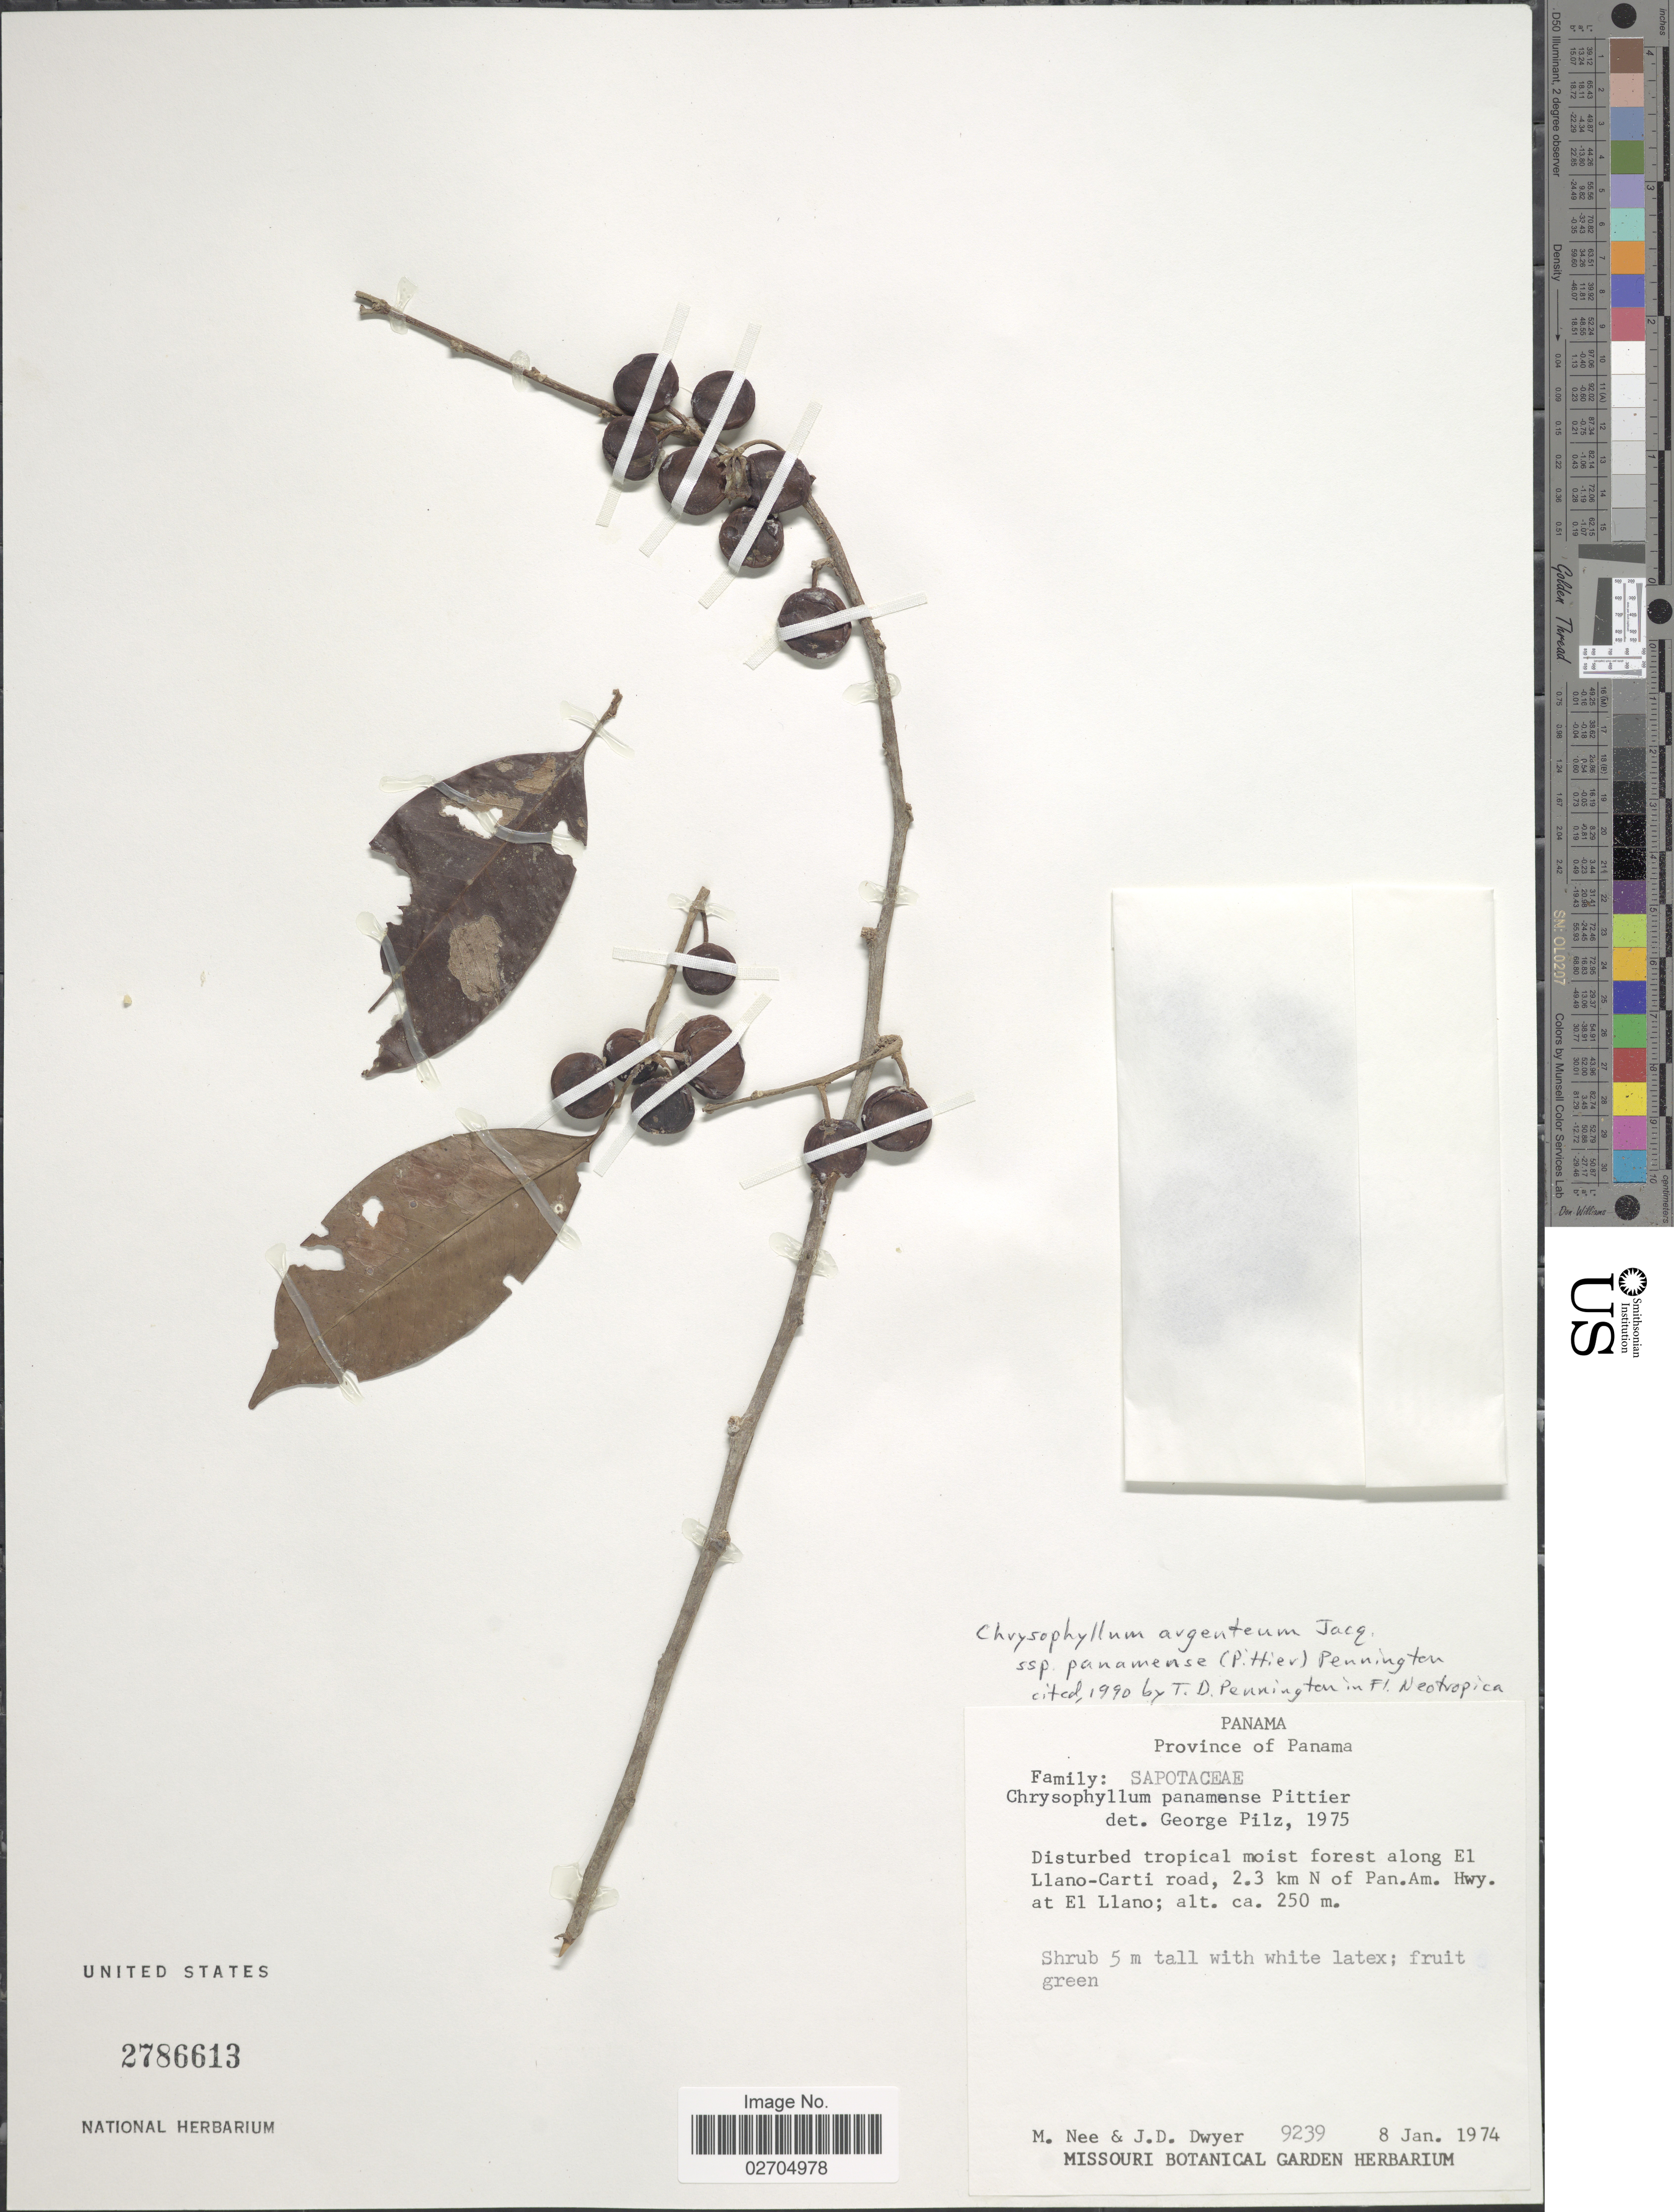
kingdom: Plantae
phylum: Tracheophyta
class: Magnoliopsida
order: Ericales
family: Sapotaceae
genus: Chrysophyllum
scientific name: Chrysophyllum argenteum subsp. panamense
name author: Jacq.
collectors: M. Nee & J. D. Dwyer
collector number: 239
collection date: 1974-01-08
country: Panama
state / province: Panamá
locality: Disturbed tropical moist forest along El Llano-Carti road, 2.3 km N of Pan.Am. Hwy. at El Llano.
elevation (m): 250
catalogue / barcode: US 2786613